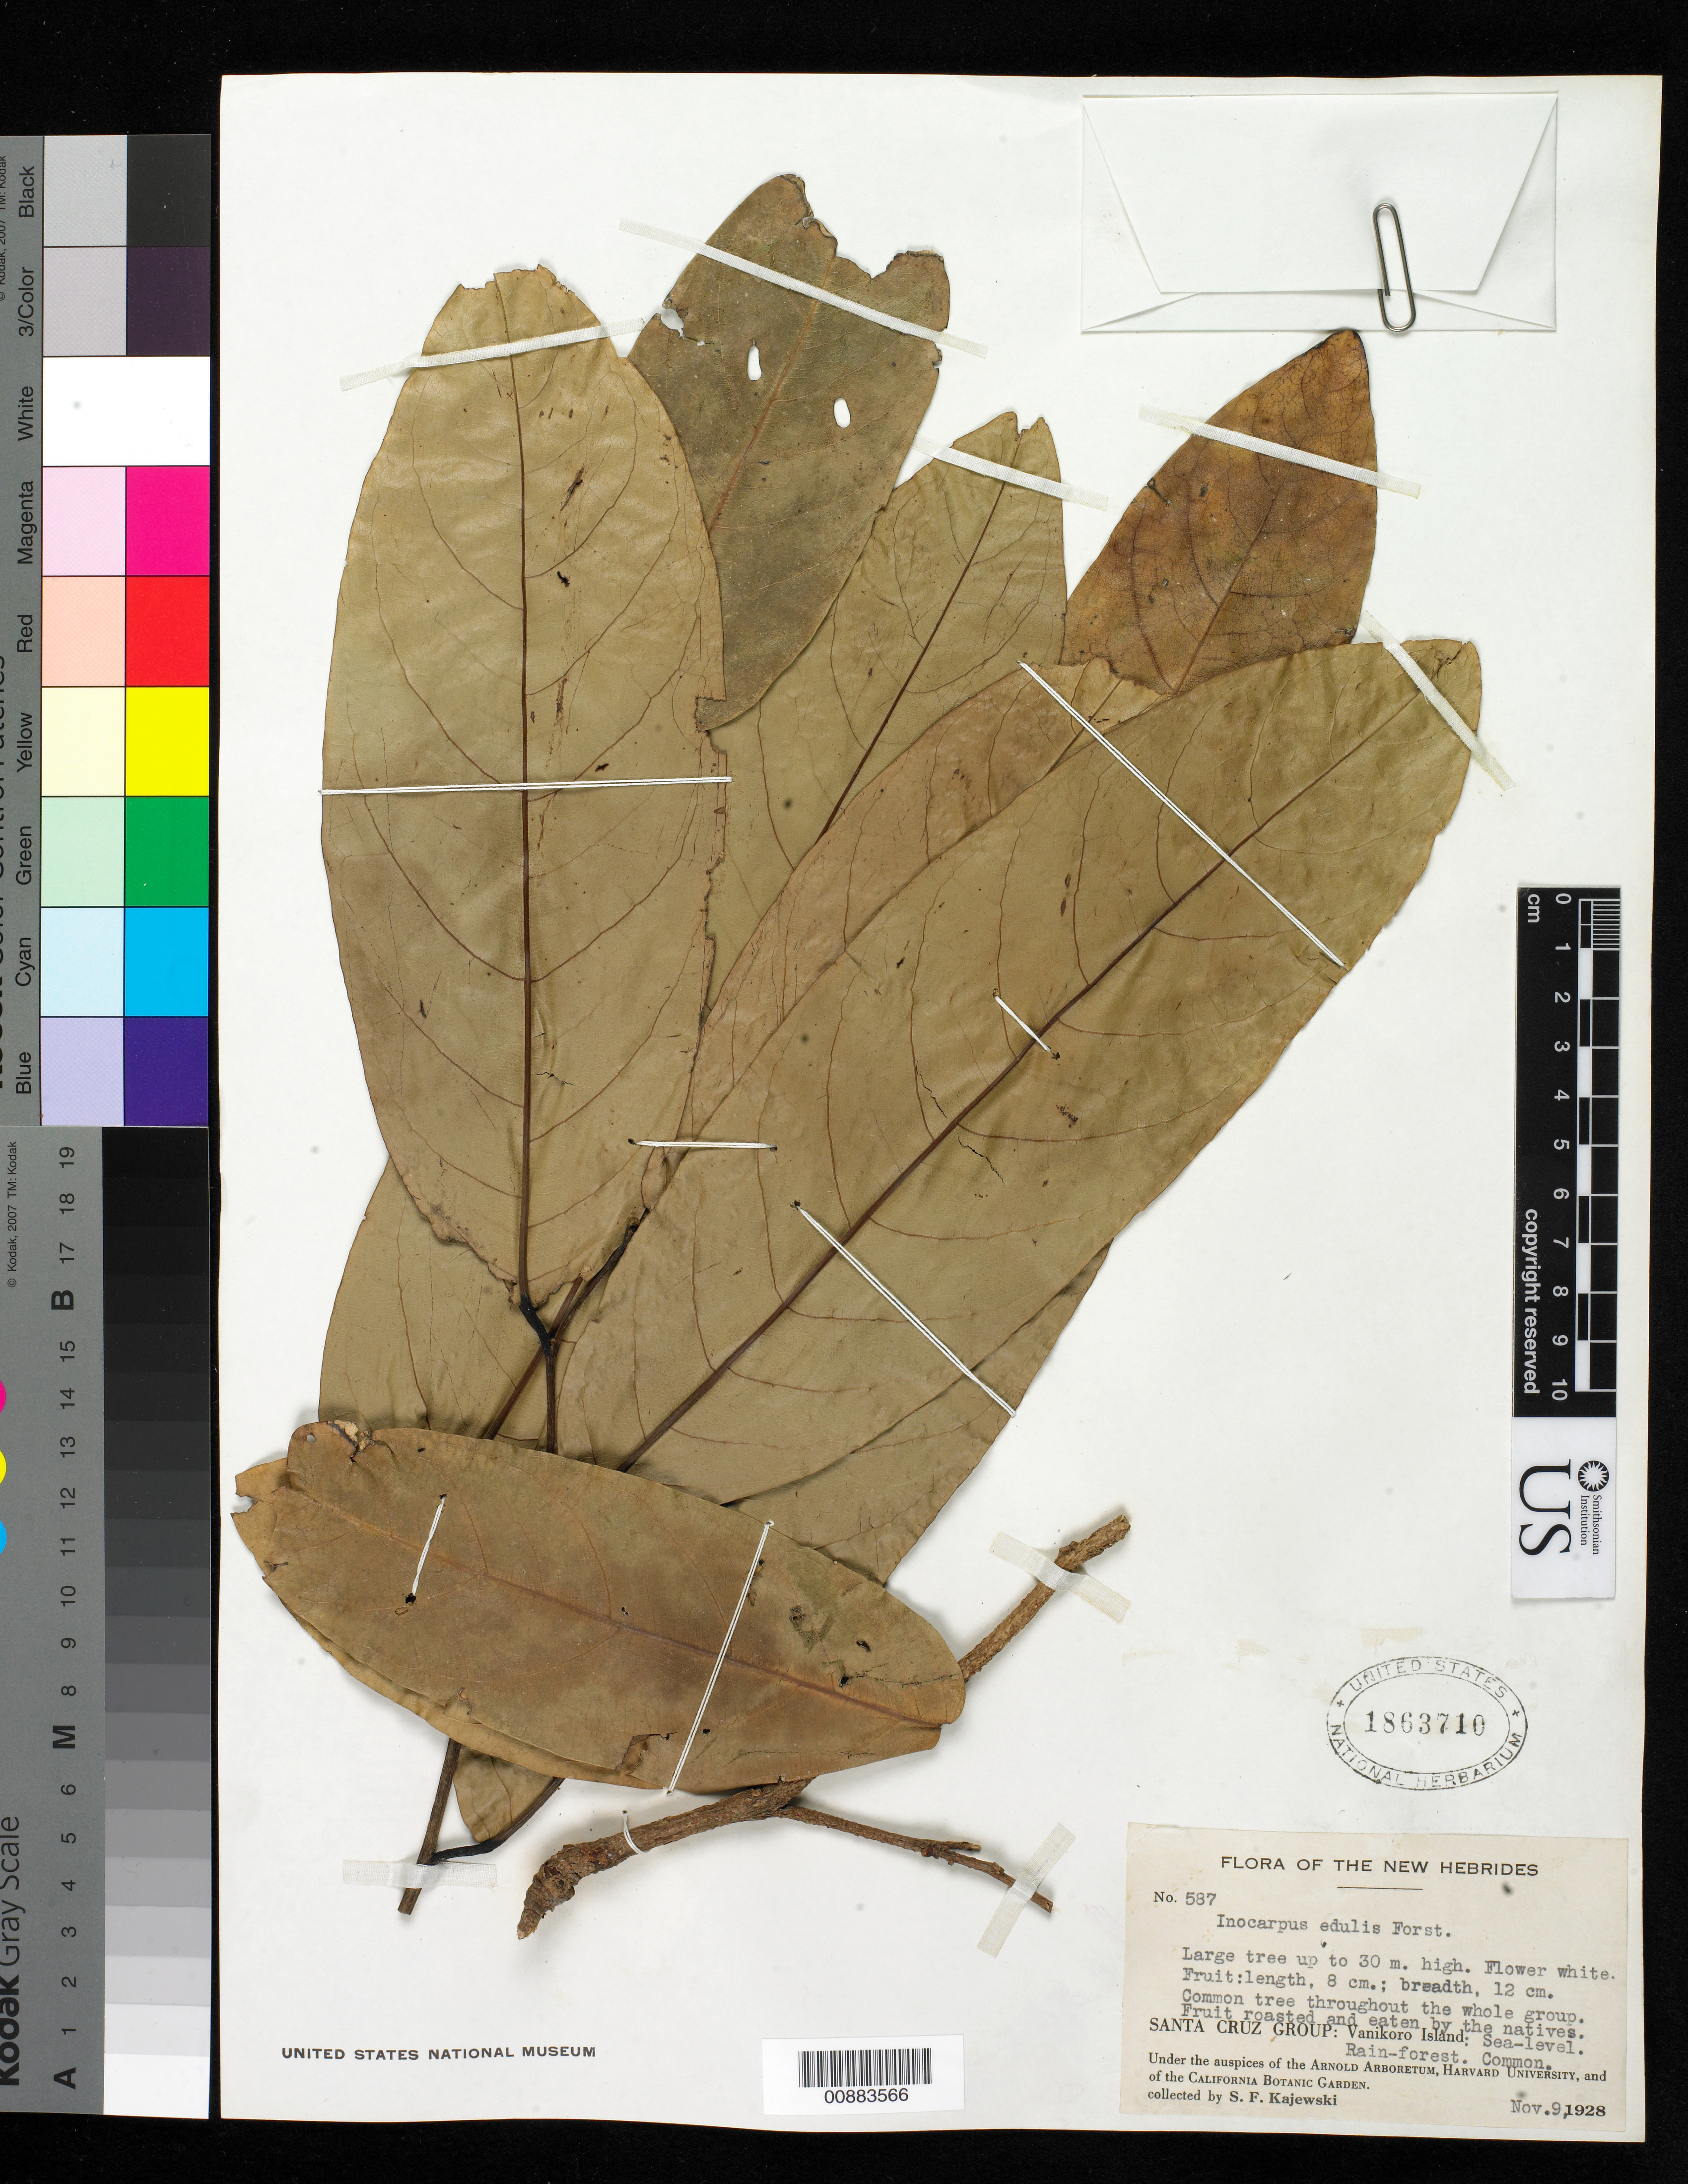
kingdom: Plantae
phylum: Tracheophyta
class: Magnoliopsida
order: Fabales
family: Fabaceae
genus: Inocarpus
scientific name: Inocarpus fagifer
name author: (Parkinson) Fosberg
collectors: S. Kajewski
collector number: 587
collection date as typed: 09 Nov 1928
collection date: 1928-11-09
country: Solomon Islands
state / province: Temotu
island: Vanikolo [Vanikoro]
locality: Santa Cruz Group: Vanikoro Island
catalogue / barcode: US 1863710